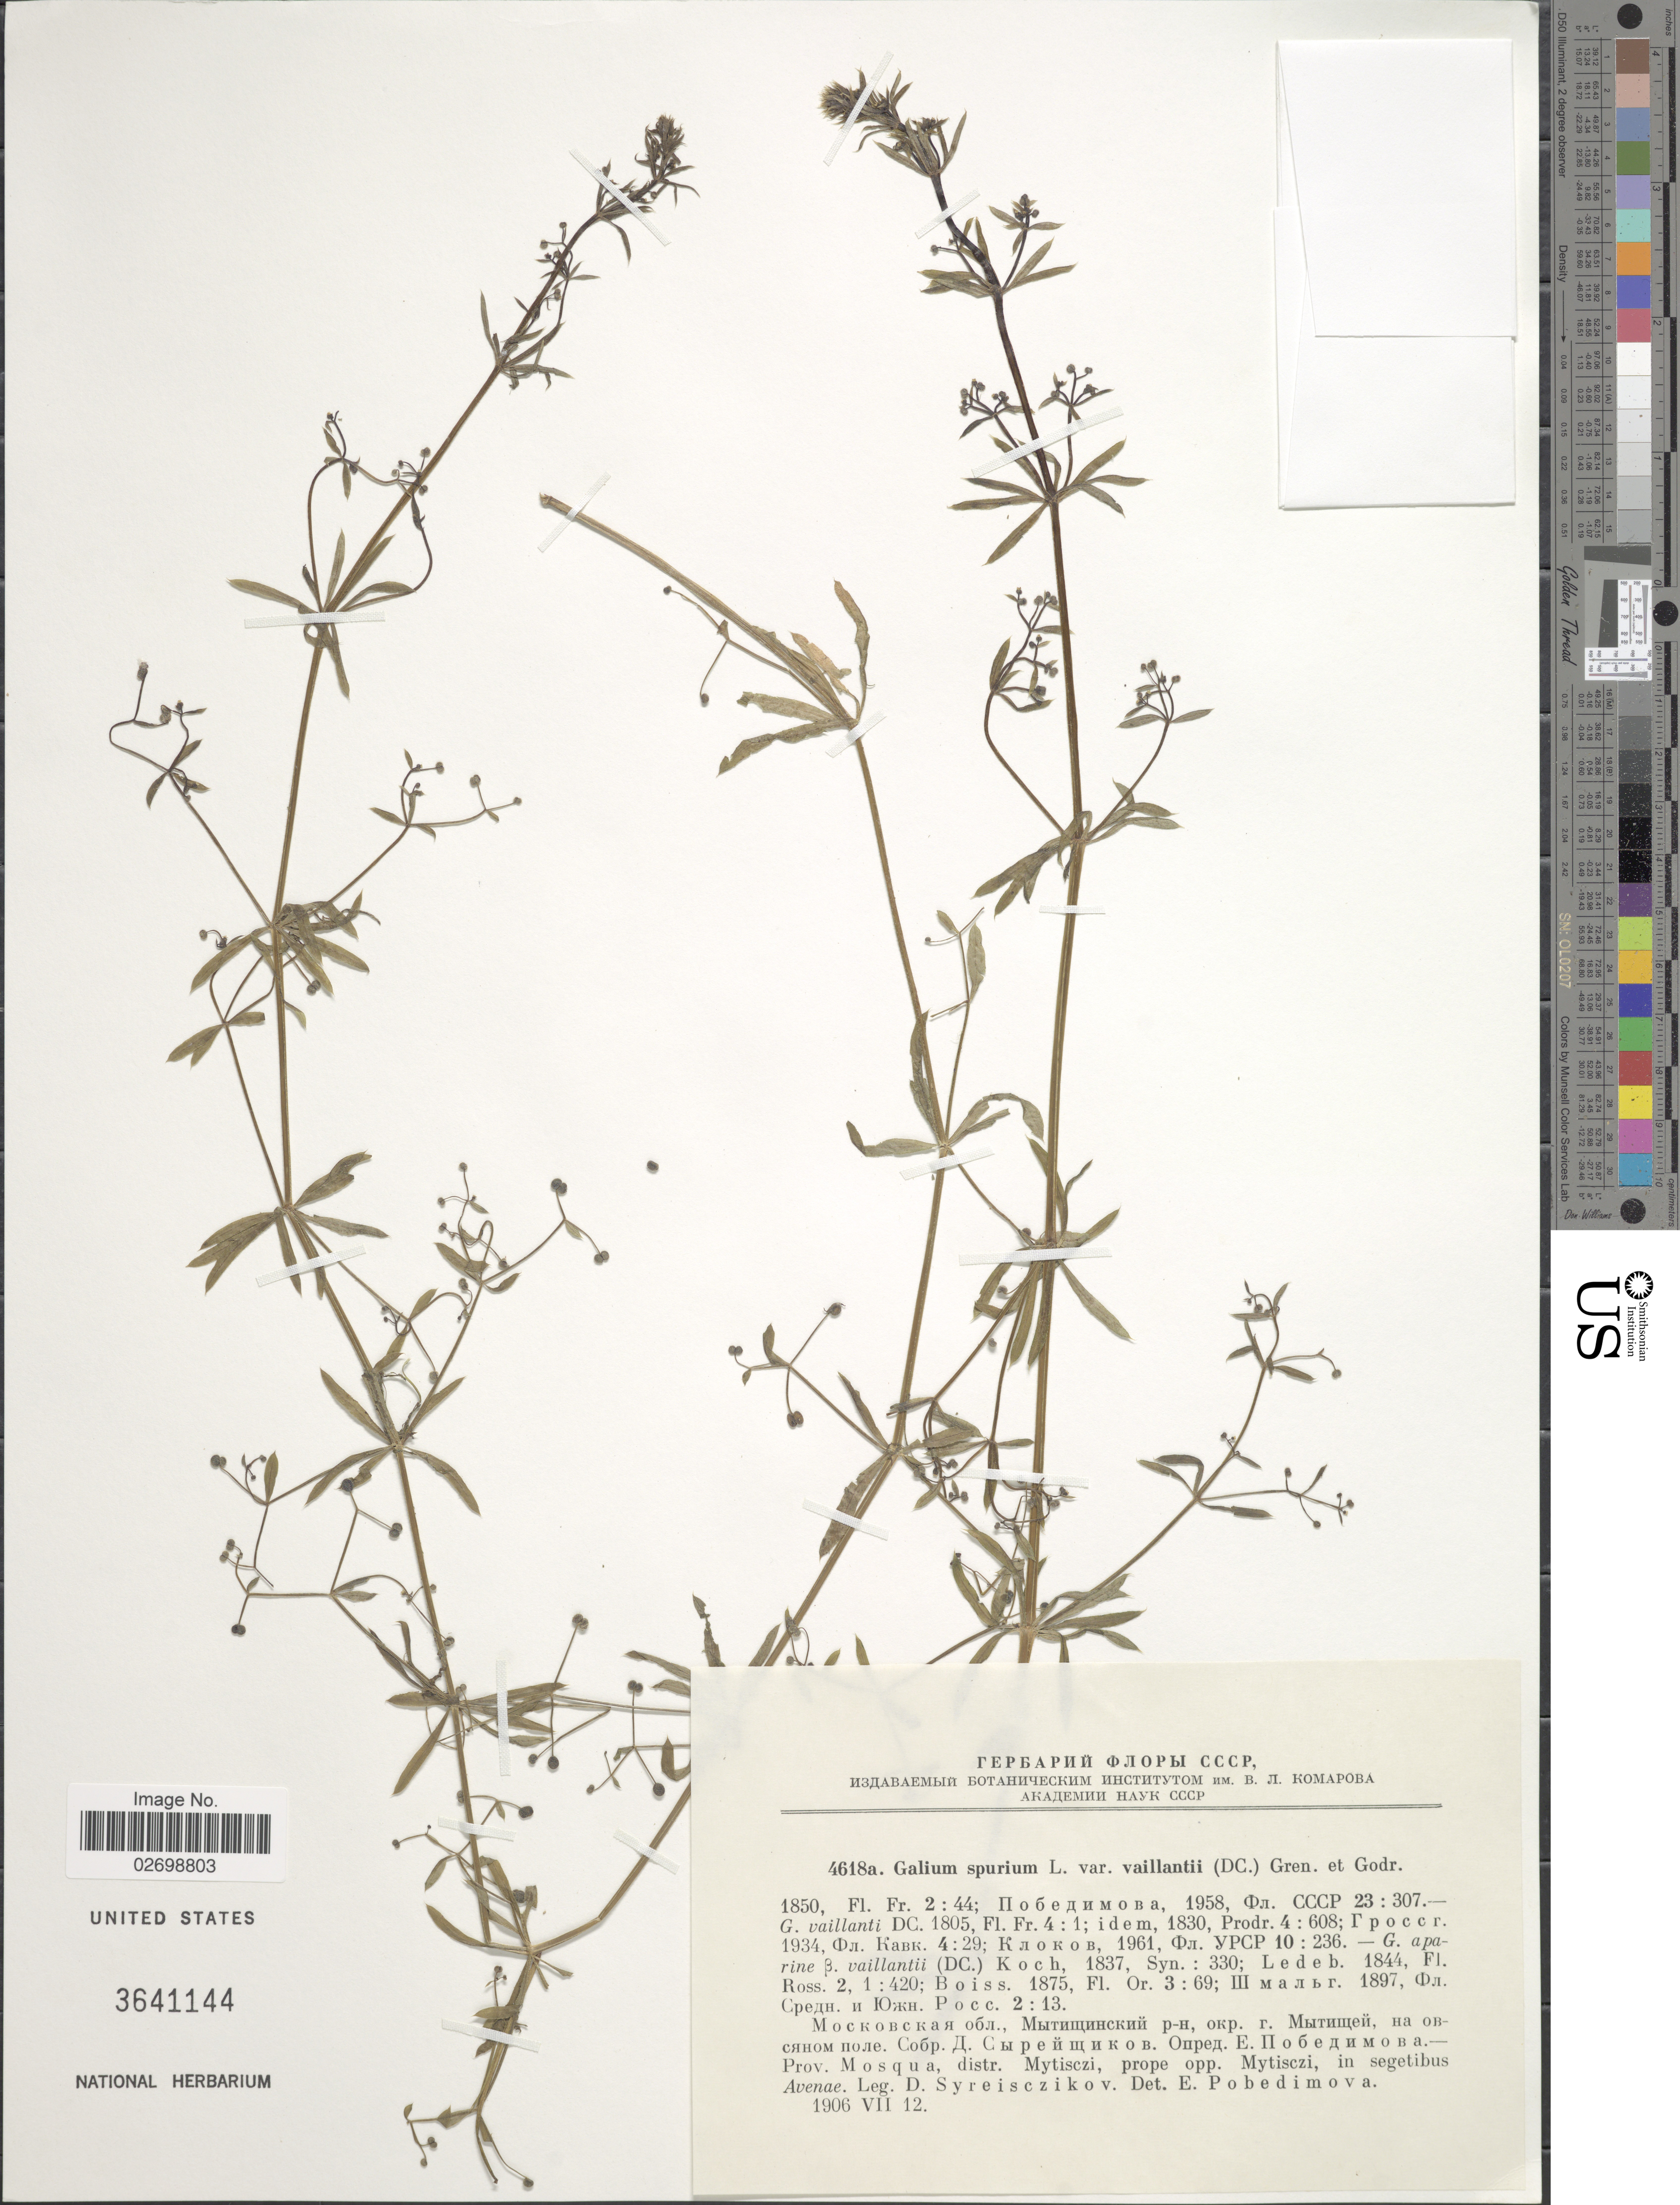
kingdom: Plantae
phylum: Tracheophyta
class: Magnoliopsida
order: Gentianales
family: Rubiaceae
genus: Galium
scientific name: Galium spurium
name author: L.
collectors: D. Syreisczikov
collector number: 4618a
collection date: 1906-07-12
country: Russian Federation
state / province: Moscow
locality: Prov. Mosqua, distr. Mytisczi, prope opp. Mytisczi, in segetibus Avenae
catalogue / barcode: US 3641144